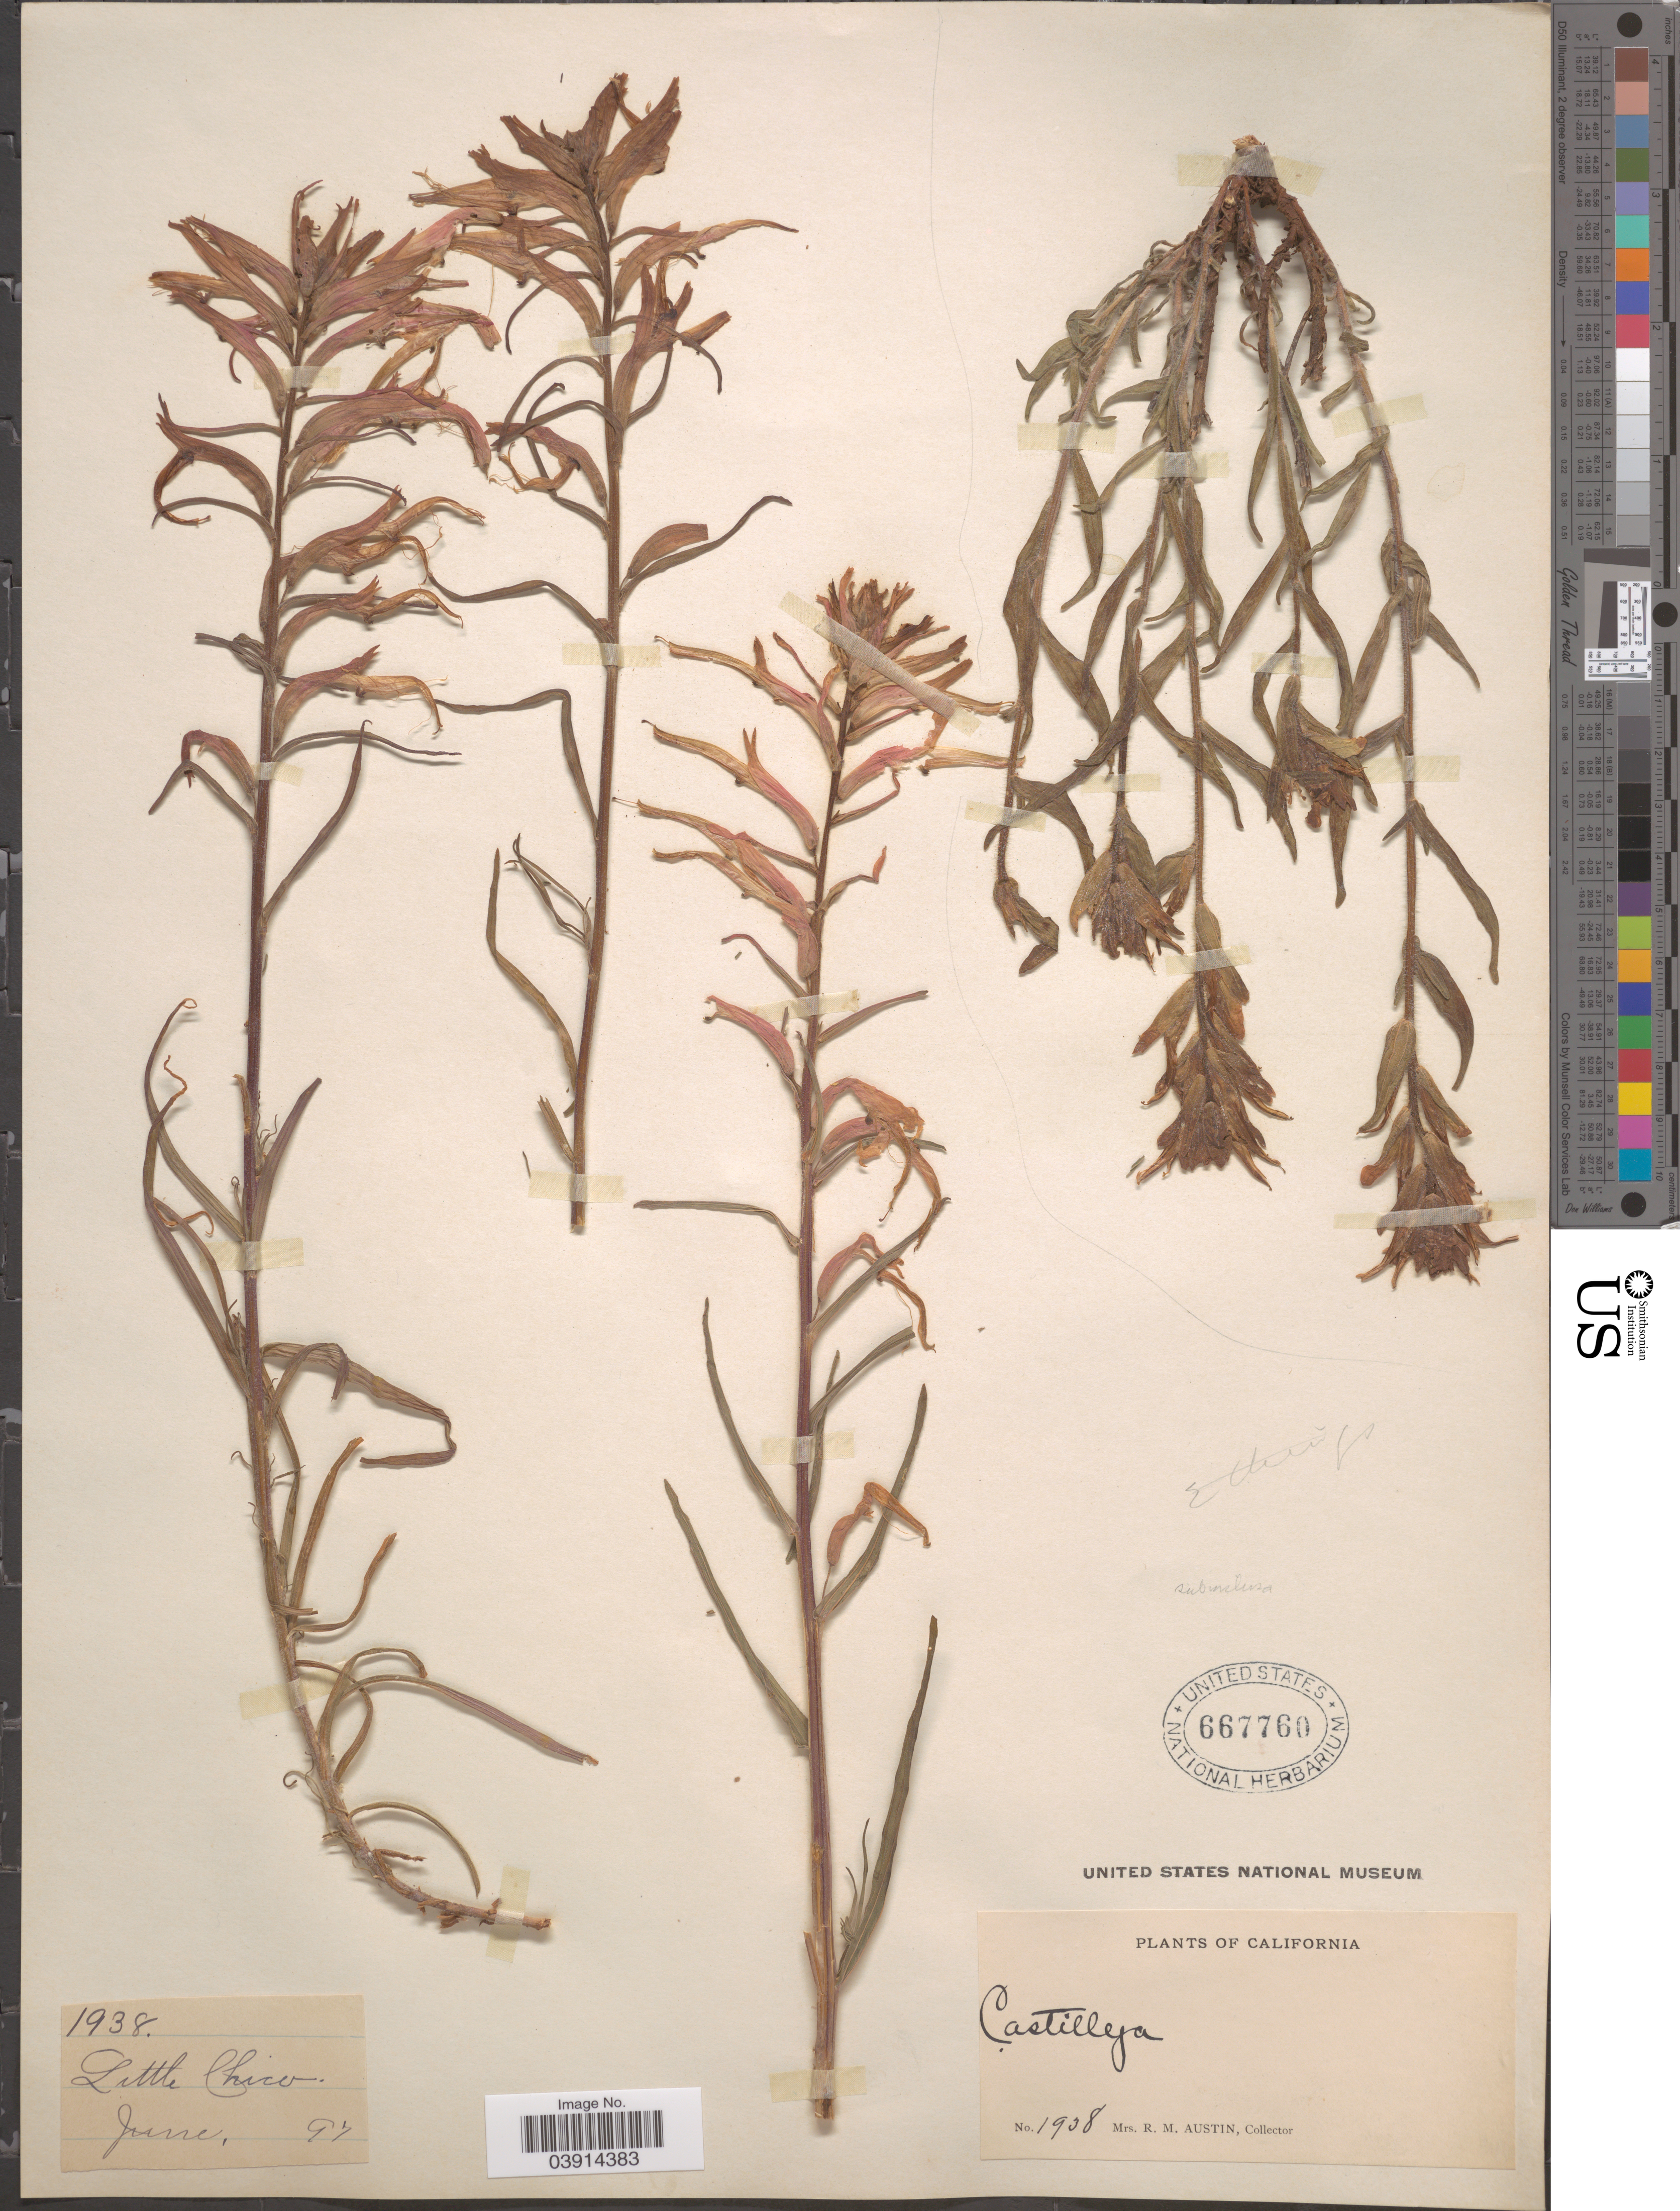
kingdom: Plantae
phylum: Tracheophyta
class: Magnoliopsida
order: Lamiales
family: Orobanchaceae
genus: Castilleja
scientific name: Castilleja subinclusa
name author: Greene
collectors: R. Austin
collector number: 1938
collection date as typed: Transcribed d/m/y: /6/97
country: United States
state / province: California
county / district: Butte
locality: Little Chico.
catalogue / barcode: US 667760